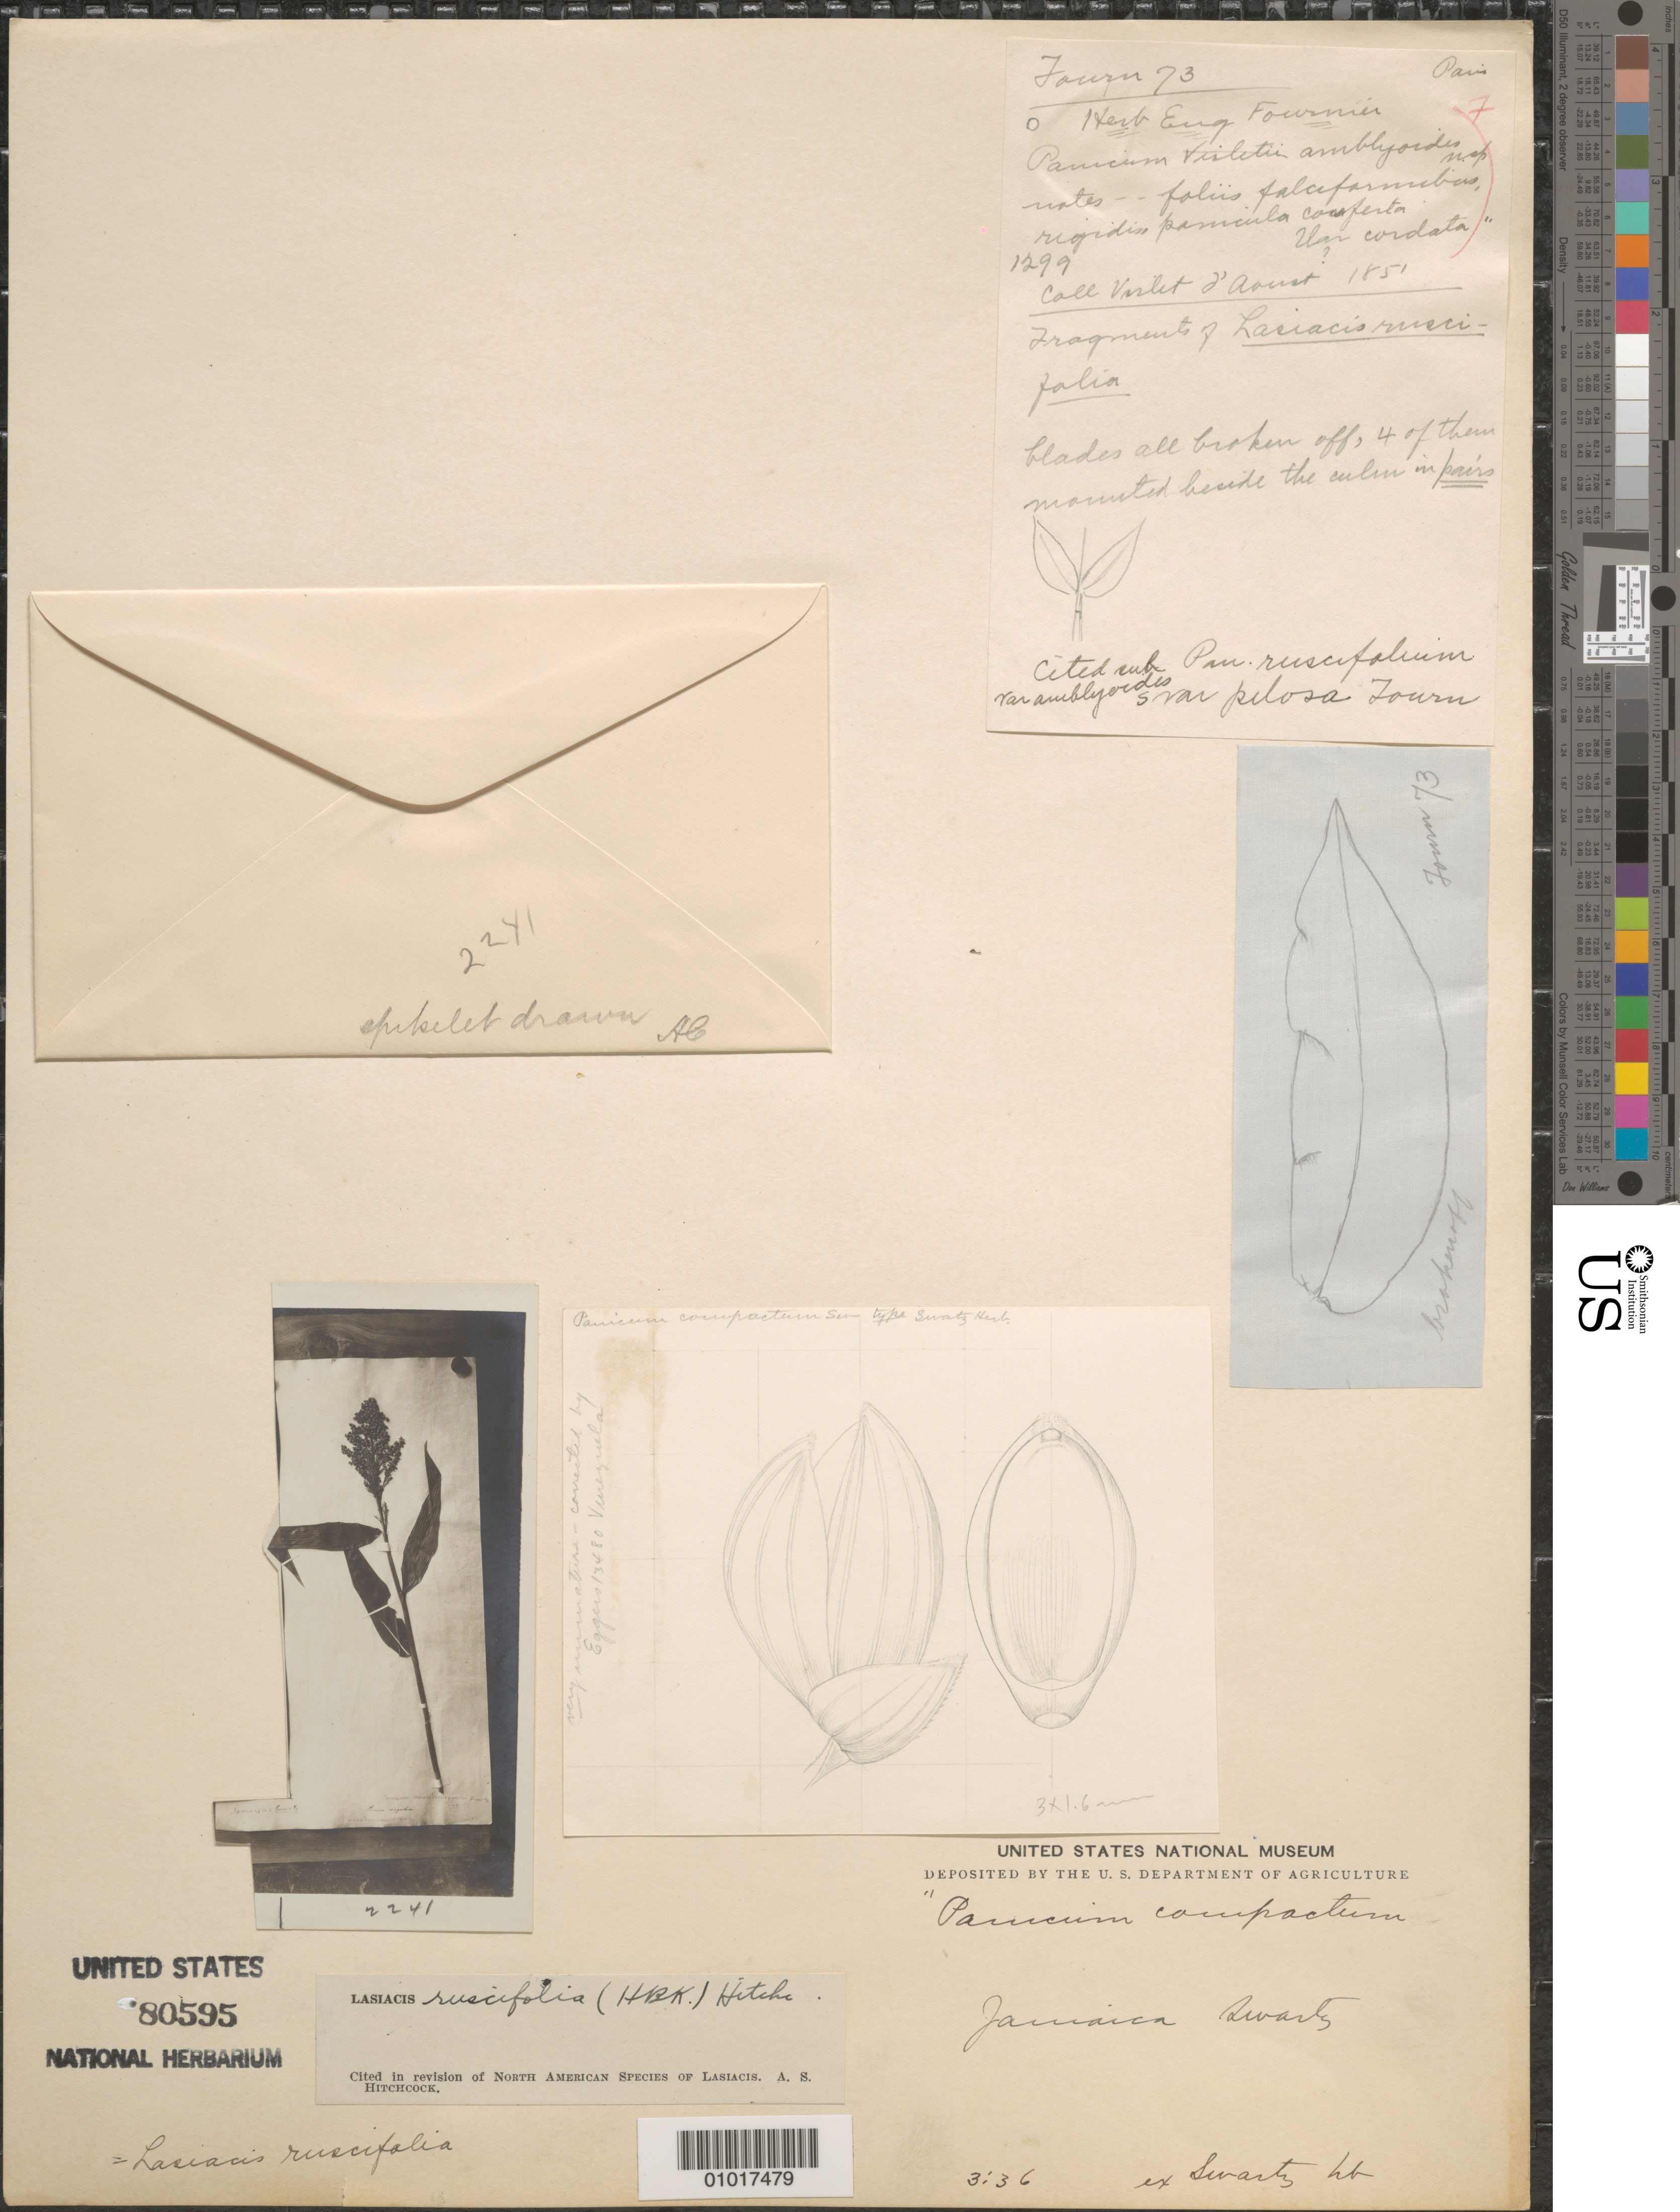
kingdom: Plantae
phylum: Tracheophyta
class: Liliopsida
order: Poales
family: Poaceae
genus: Lasiacis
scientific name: Lasiacis ruscifolia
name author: (Kunth) Hitchc.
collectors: O. Swartz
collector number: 2241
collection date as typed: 01 Jan 1851 to 31 Dec 1851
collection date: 1851-01-01/1851-12-31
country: Jamaica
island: Jamaica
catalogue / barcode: US 80595